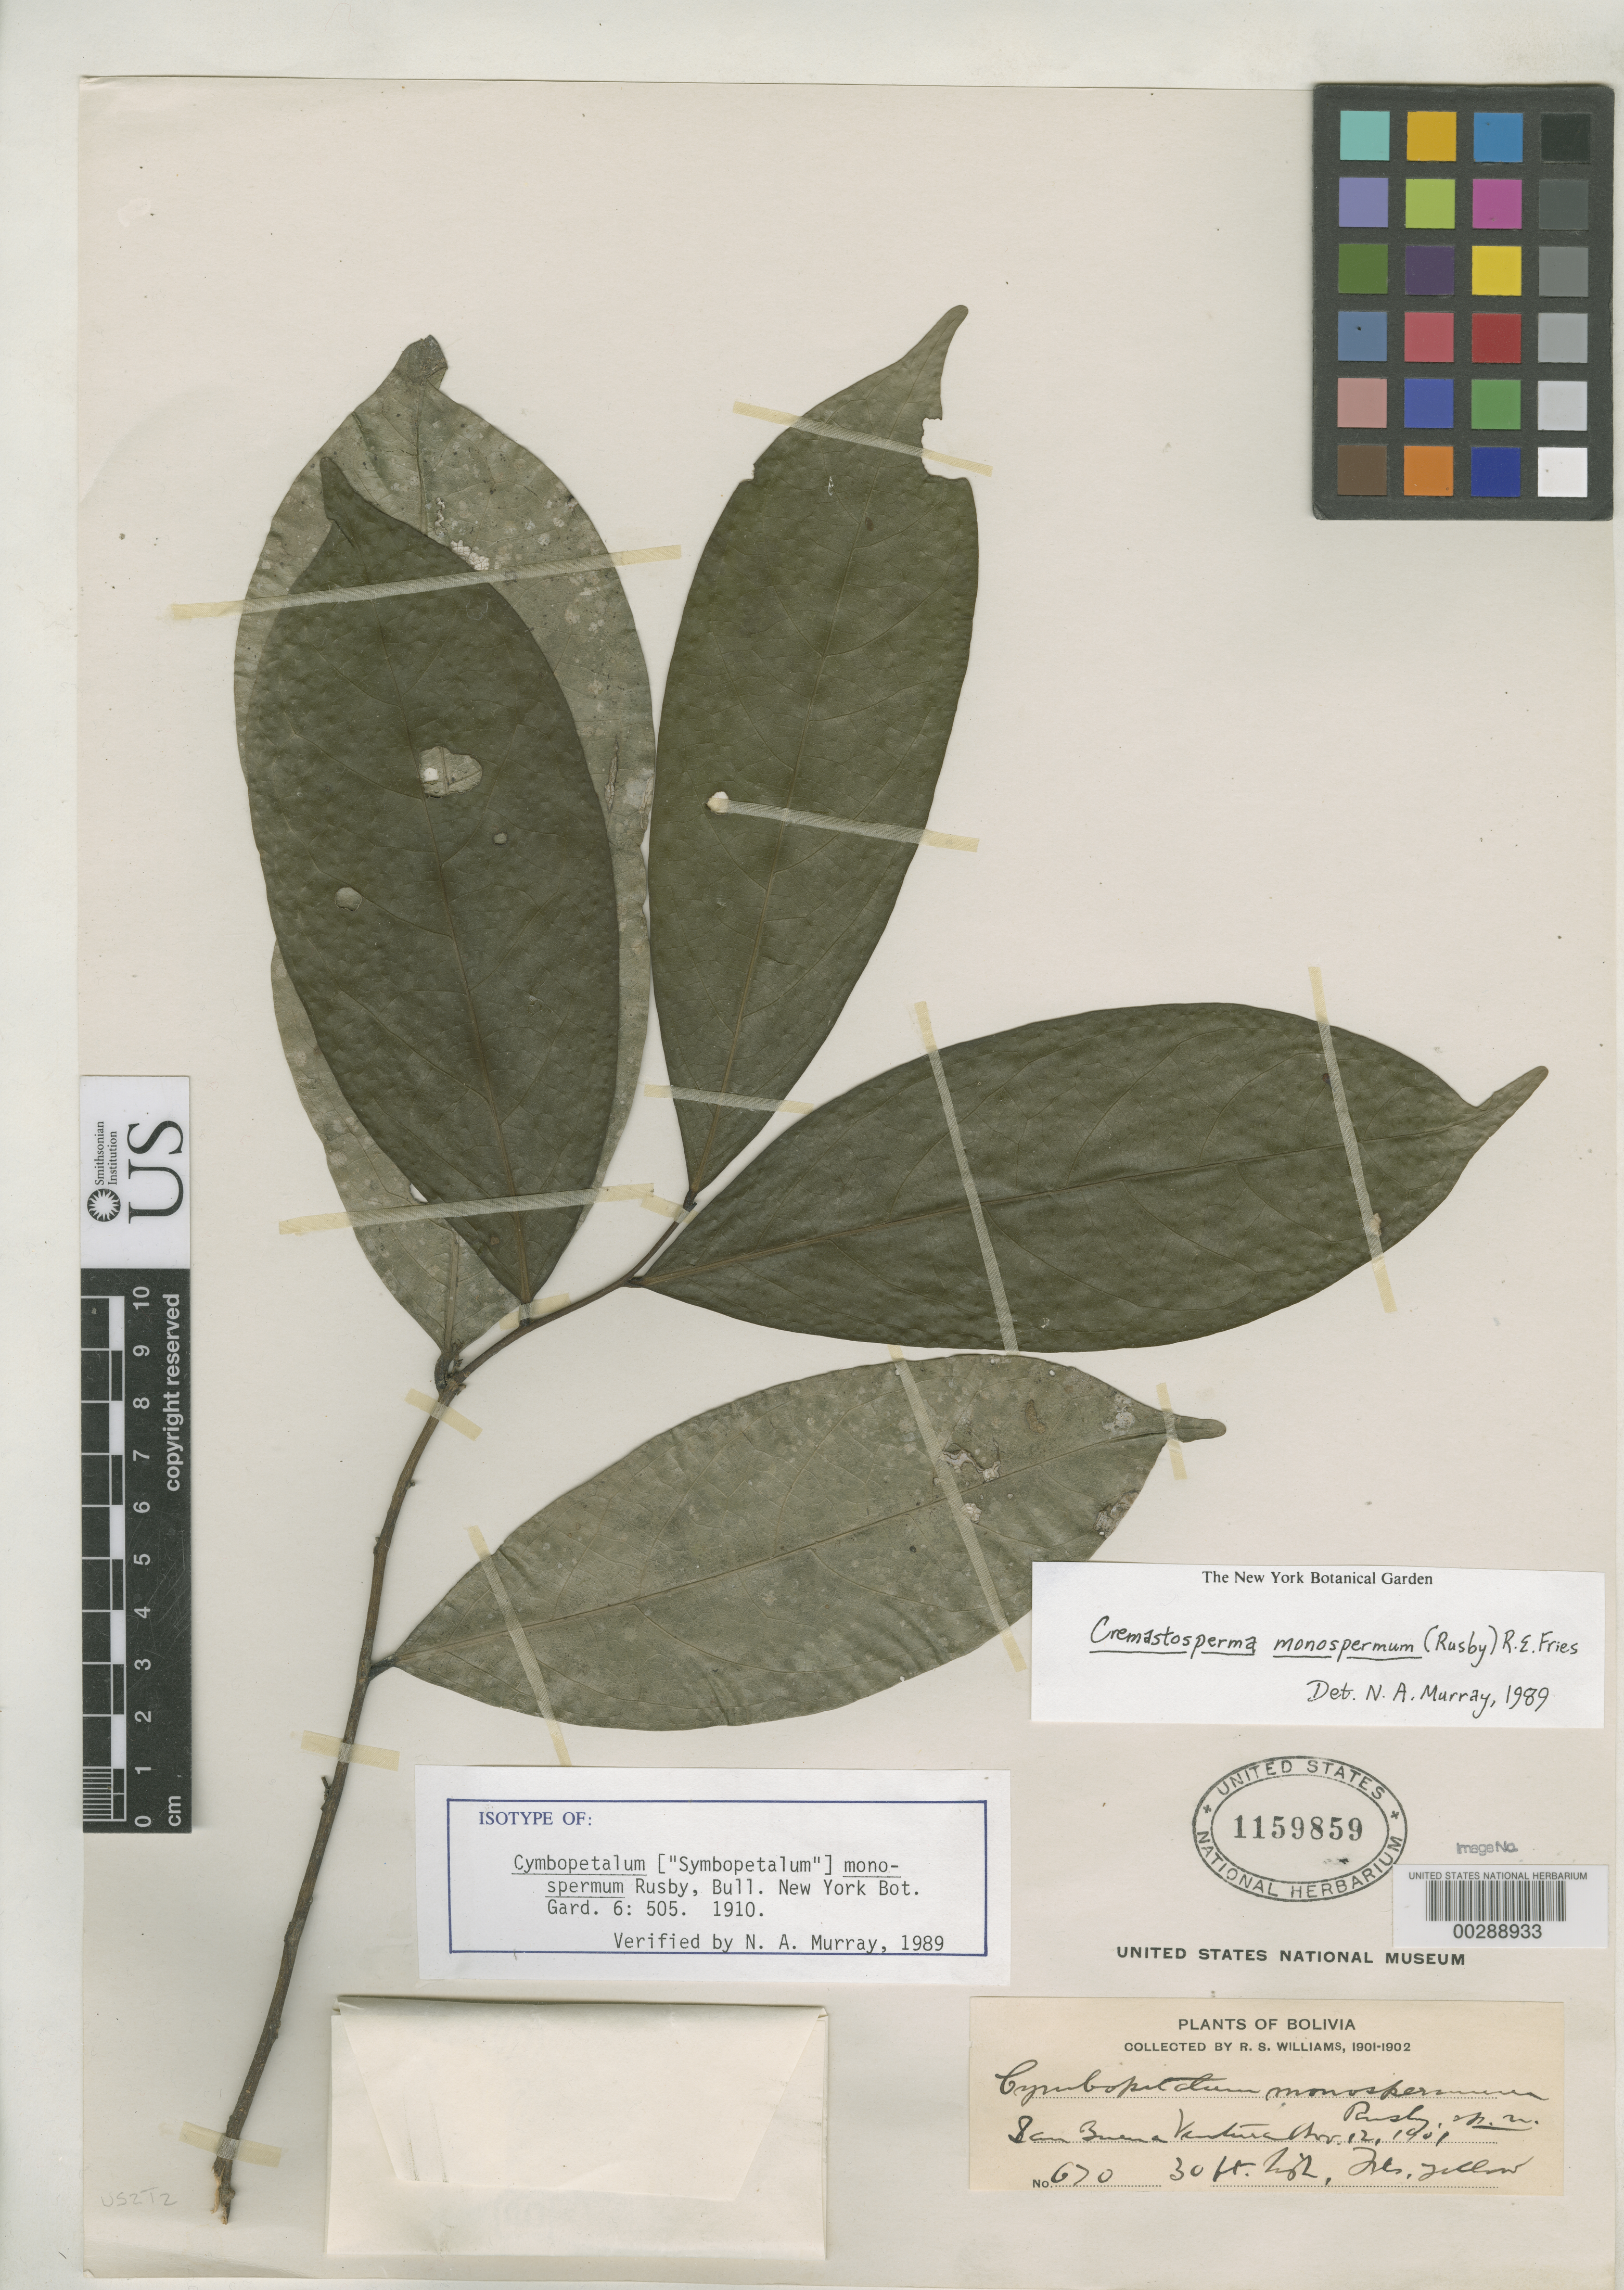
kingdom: Plantae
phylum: Tracheophyta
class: Magnoliopsida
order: Magnoliales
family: Annonaceae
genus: Cymbopetalum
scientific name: Cymbopetalum monospermum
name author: Rusby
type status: Isotype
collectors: R. S. Williams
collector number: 670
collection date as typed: Nov. 12, 1901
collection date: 1901-11-12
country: Bolivia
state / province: La Paz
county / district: Iturralde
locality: San Buena Ventura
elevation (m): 427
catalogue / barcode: US 1159859